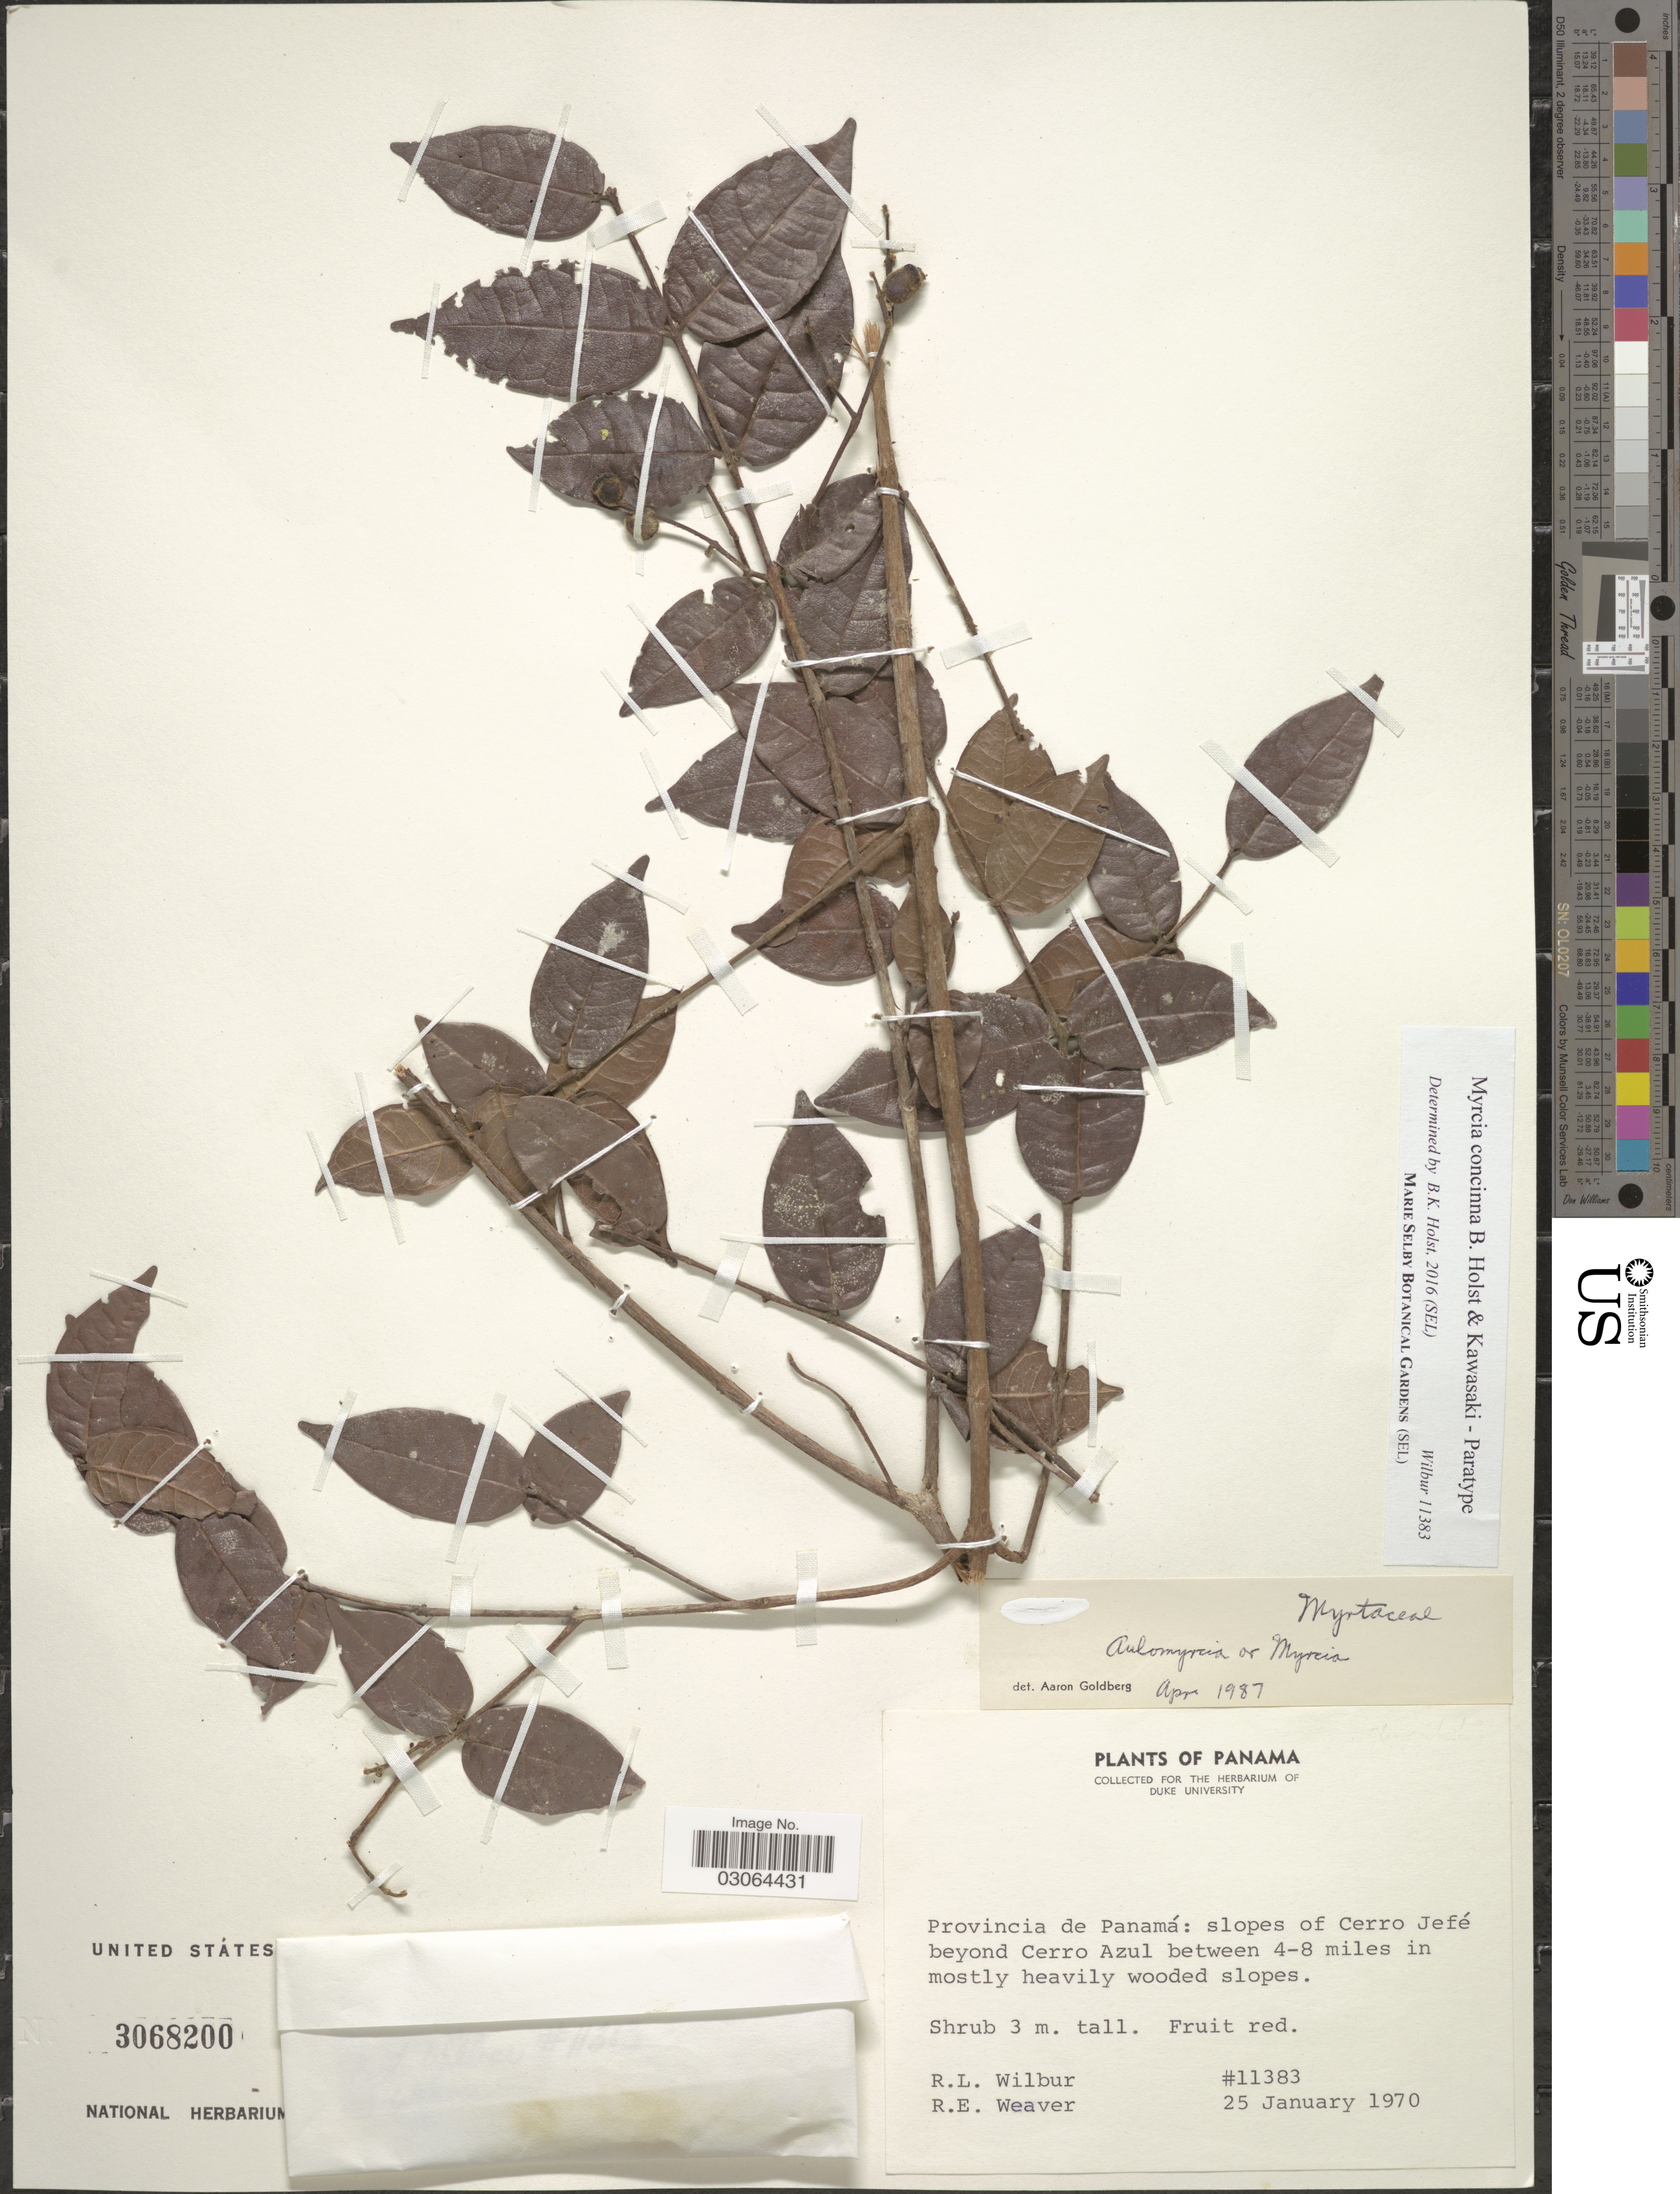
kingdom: Plantae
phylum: Tracheophyta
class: Magnoliopsida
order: Myrtales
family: Myrtaceae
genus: Myrcia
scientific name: Myrcia concinna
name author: B. Holst & M.L. Kawas.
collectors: R. L. Wilbur & R. E. Weaver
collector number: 11383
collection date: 1970-01-25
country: Panama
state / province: Panamá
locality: Slopes of Cerro Jefé beyond Cerro Azul between 4-8 miles in mostly heavily wooded slopes.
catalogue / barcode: US 3068200